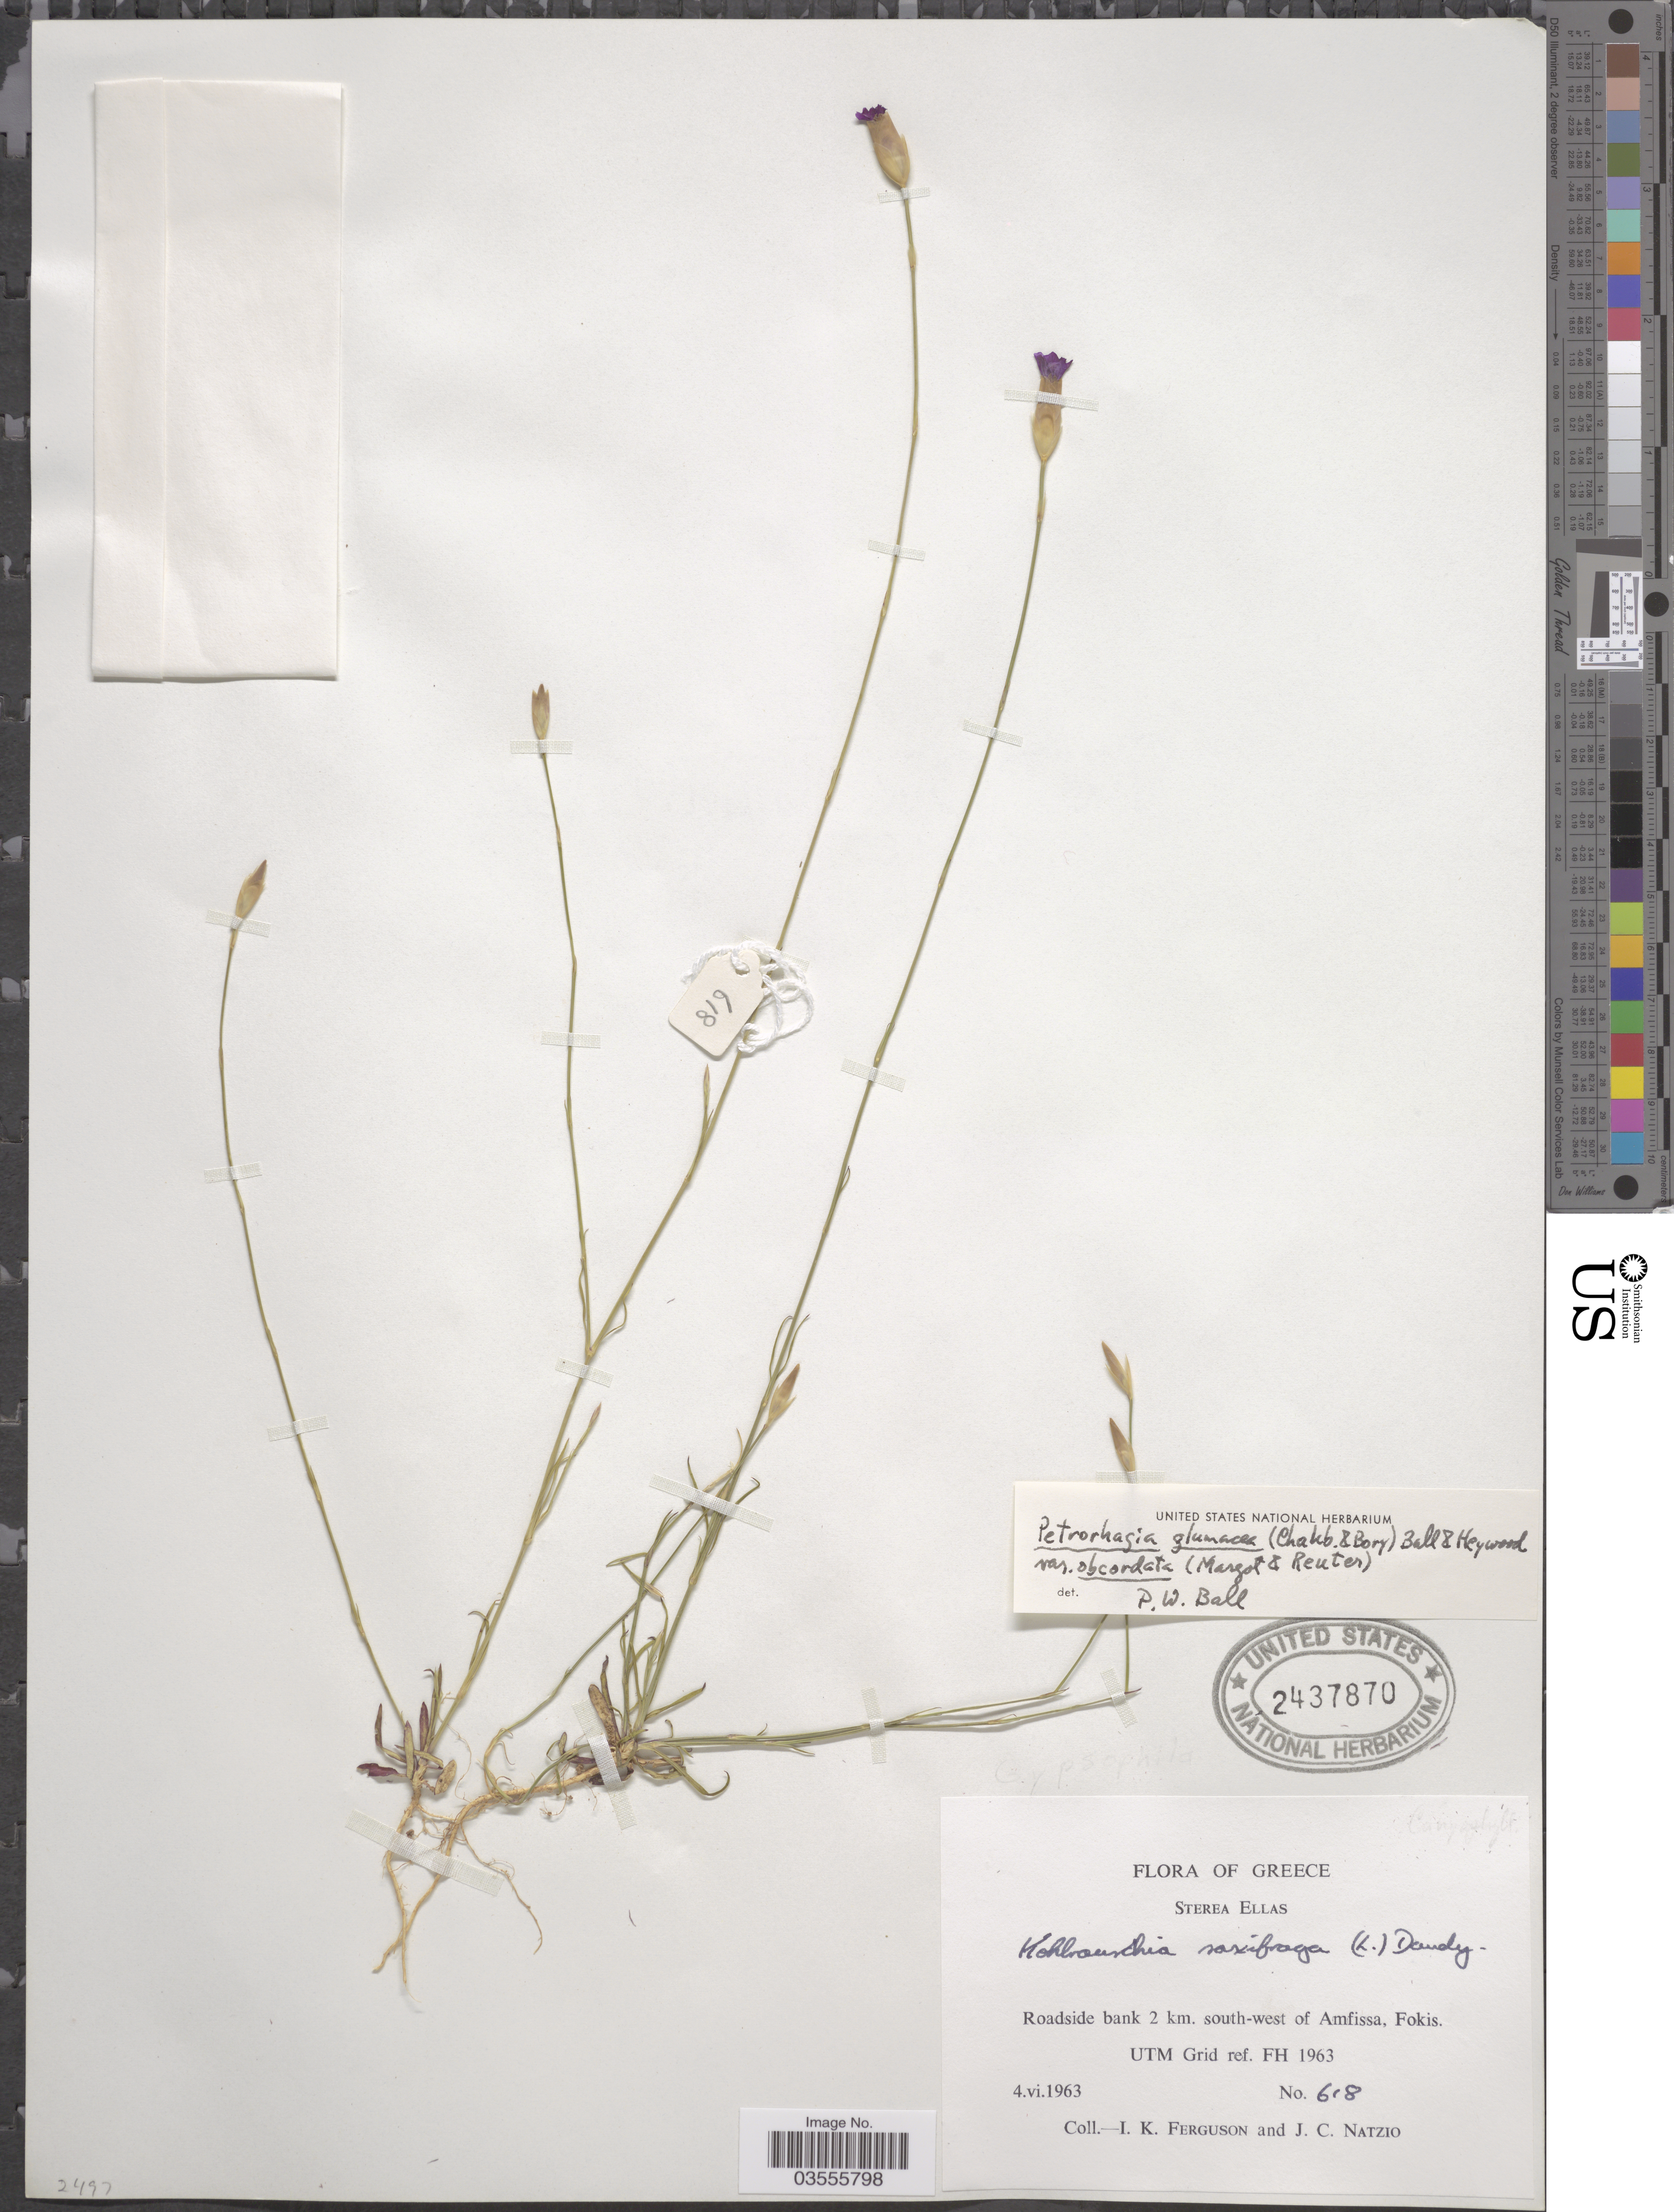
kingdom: Plantae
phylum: Tracheophyta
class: Magnoliopsida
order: Caryophyllales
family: Caryophyllaceae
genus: Petrorhagia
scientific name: Petrorhagia obcordata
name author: (Margot & Reut.) P.W. Ball & Heywood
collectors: I. K. Ferguson & J. Natzio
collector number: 618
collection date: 1963-06-04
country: Greece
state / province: Central Greece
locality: Sterea Ellas. Roadside bank 2 km. south-west of Amfissa, Fokis. UTM Grid ref. FH 1963.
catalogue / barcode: US 2437870